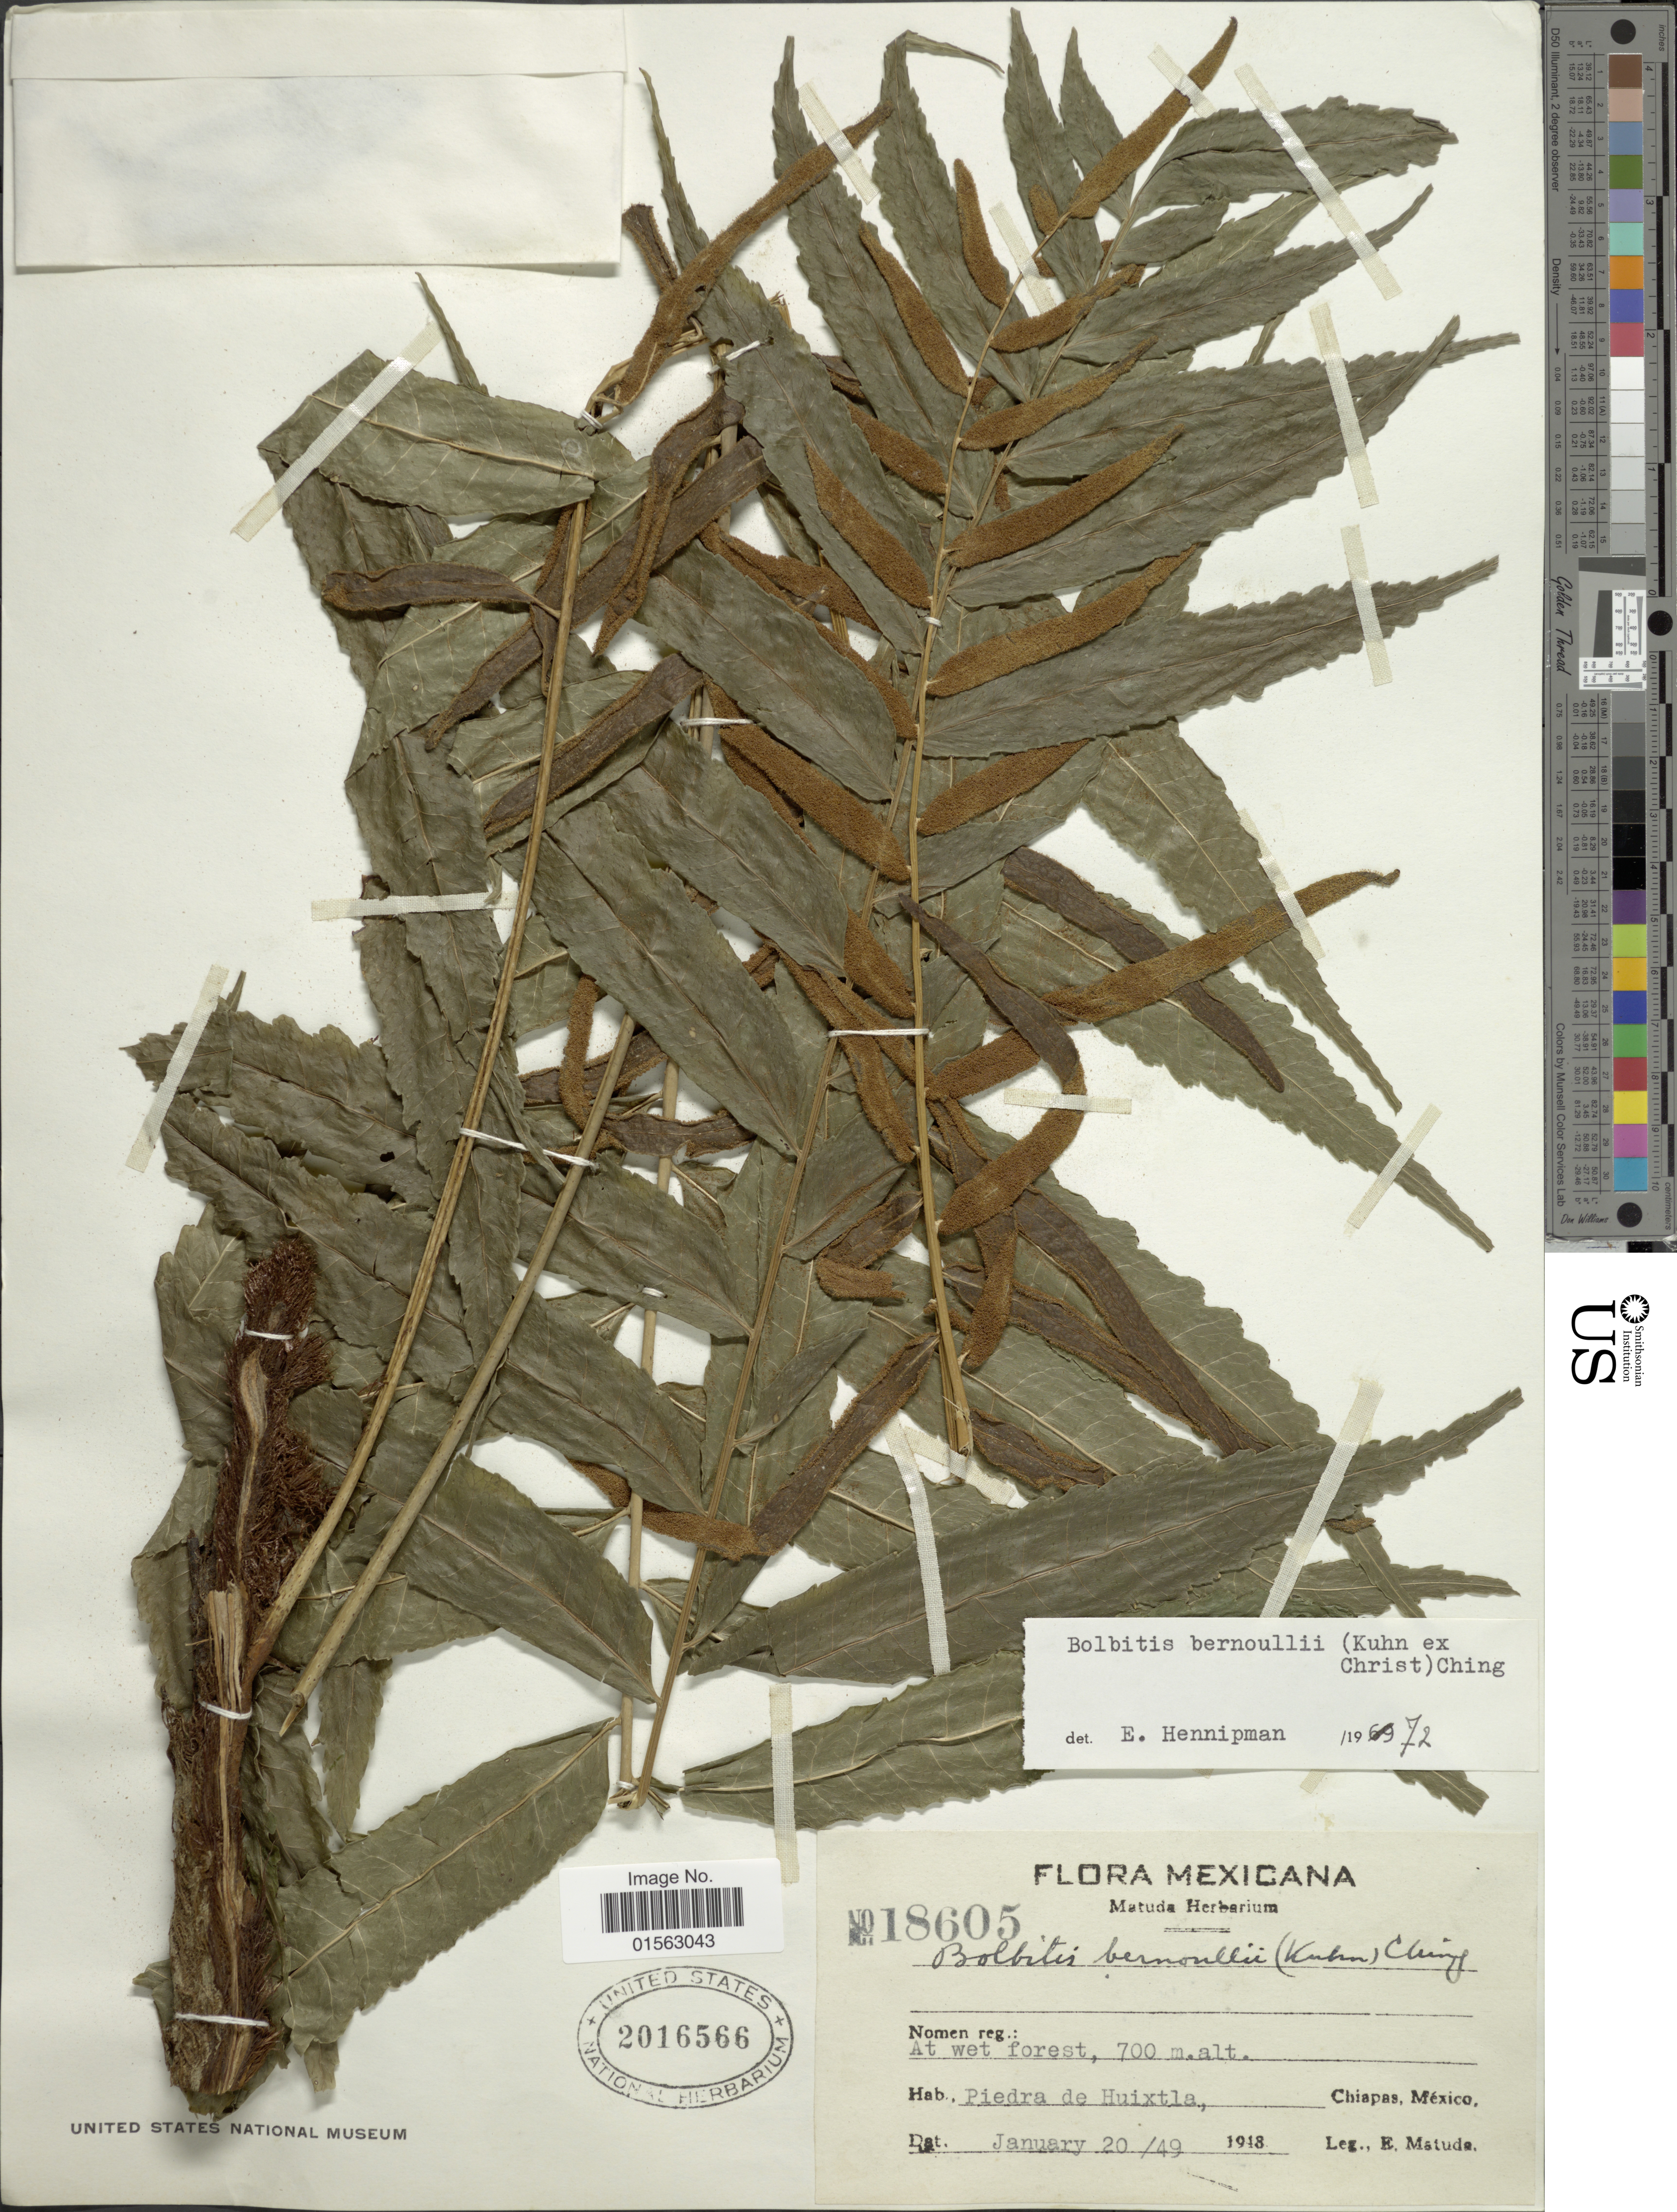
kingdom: Plantae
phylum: Tracheophyta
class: Polypodiopsida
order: Polypodiales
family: Dryopteridaceae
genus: Mickelia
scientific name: Mickelia bernoullii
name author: (Kuhn ex Christ) R.C. Moran et al.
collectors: E. Matuda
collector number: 18605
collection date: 1949-01-20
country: Mexico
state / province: Chiapas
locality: Mexicana, Piedra de Huixtla, at wet forest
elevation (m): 700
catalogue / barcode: US 2016566